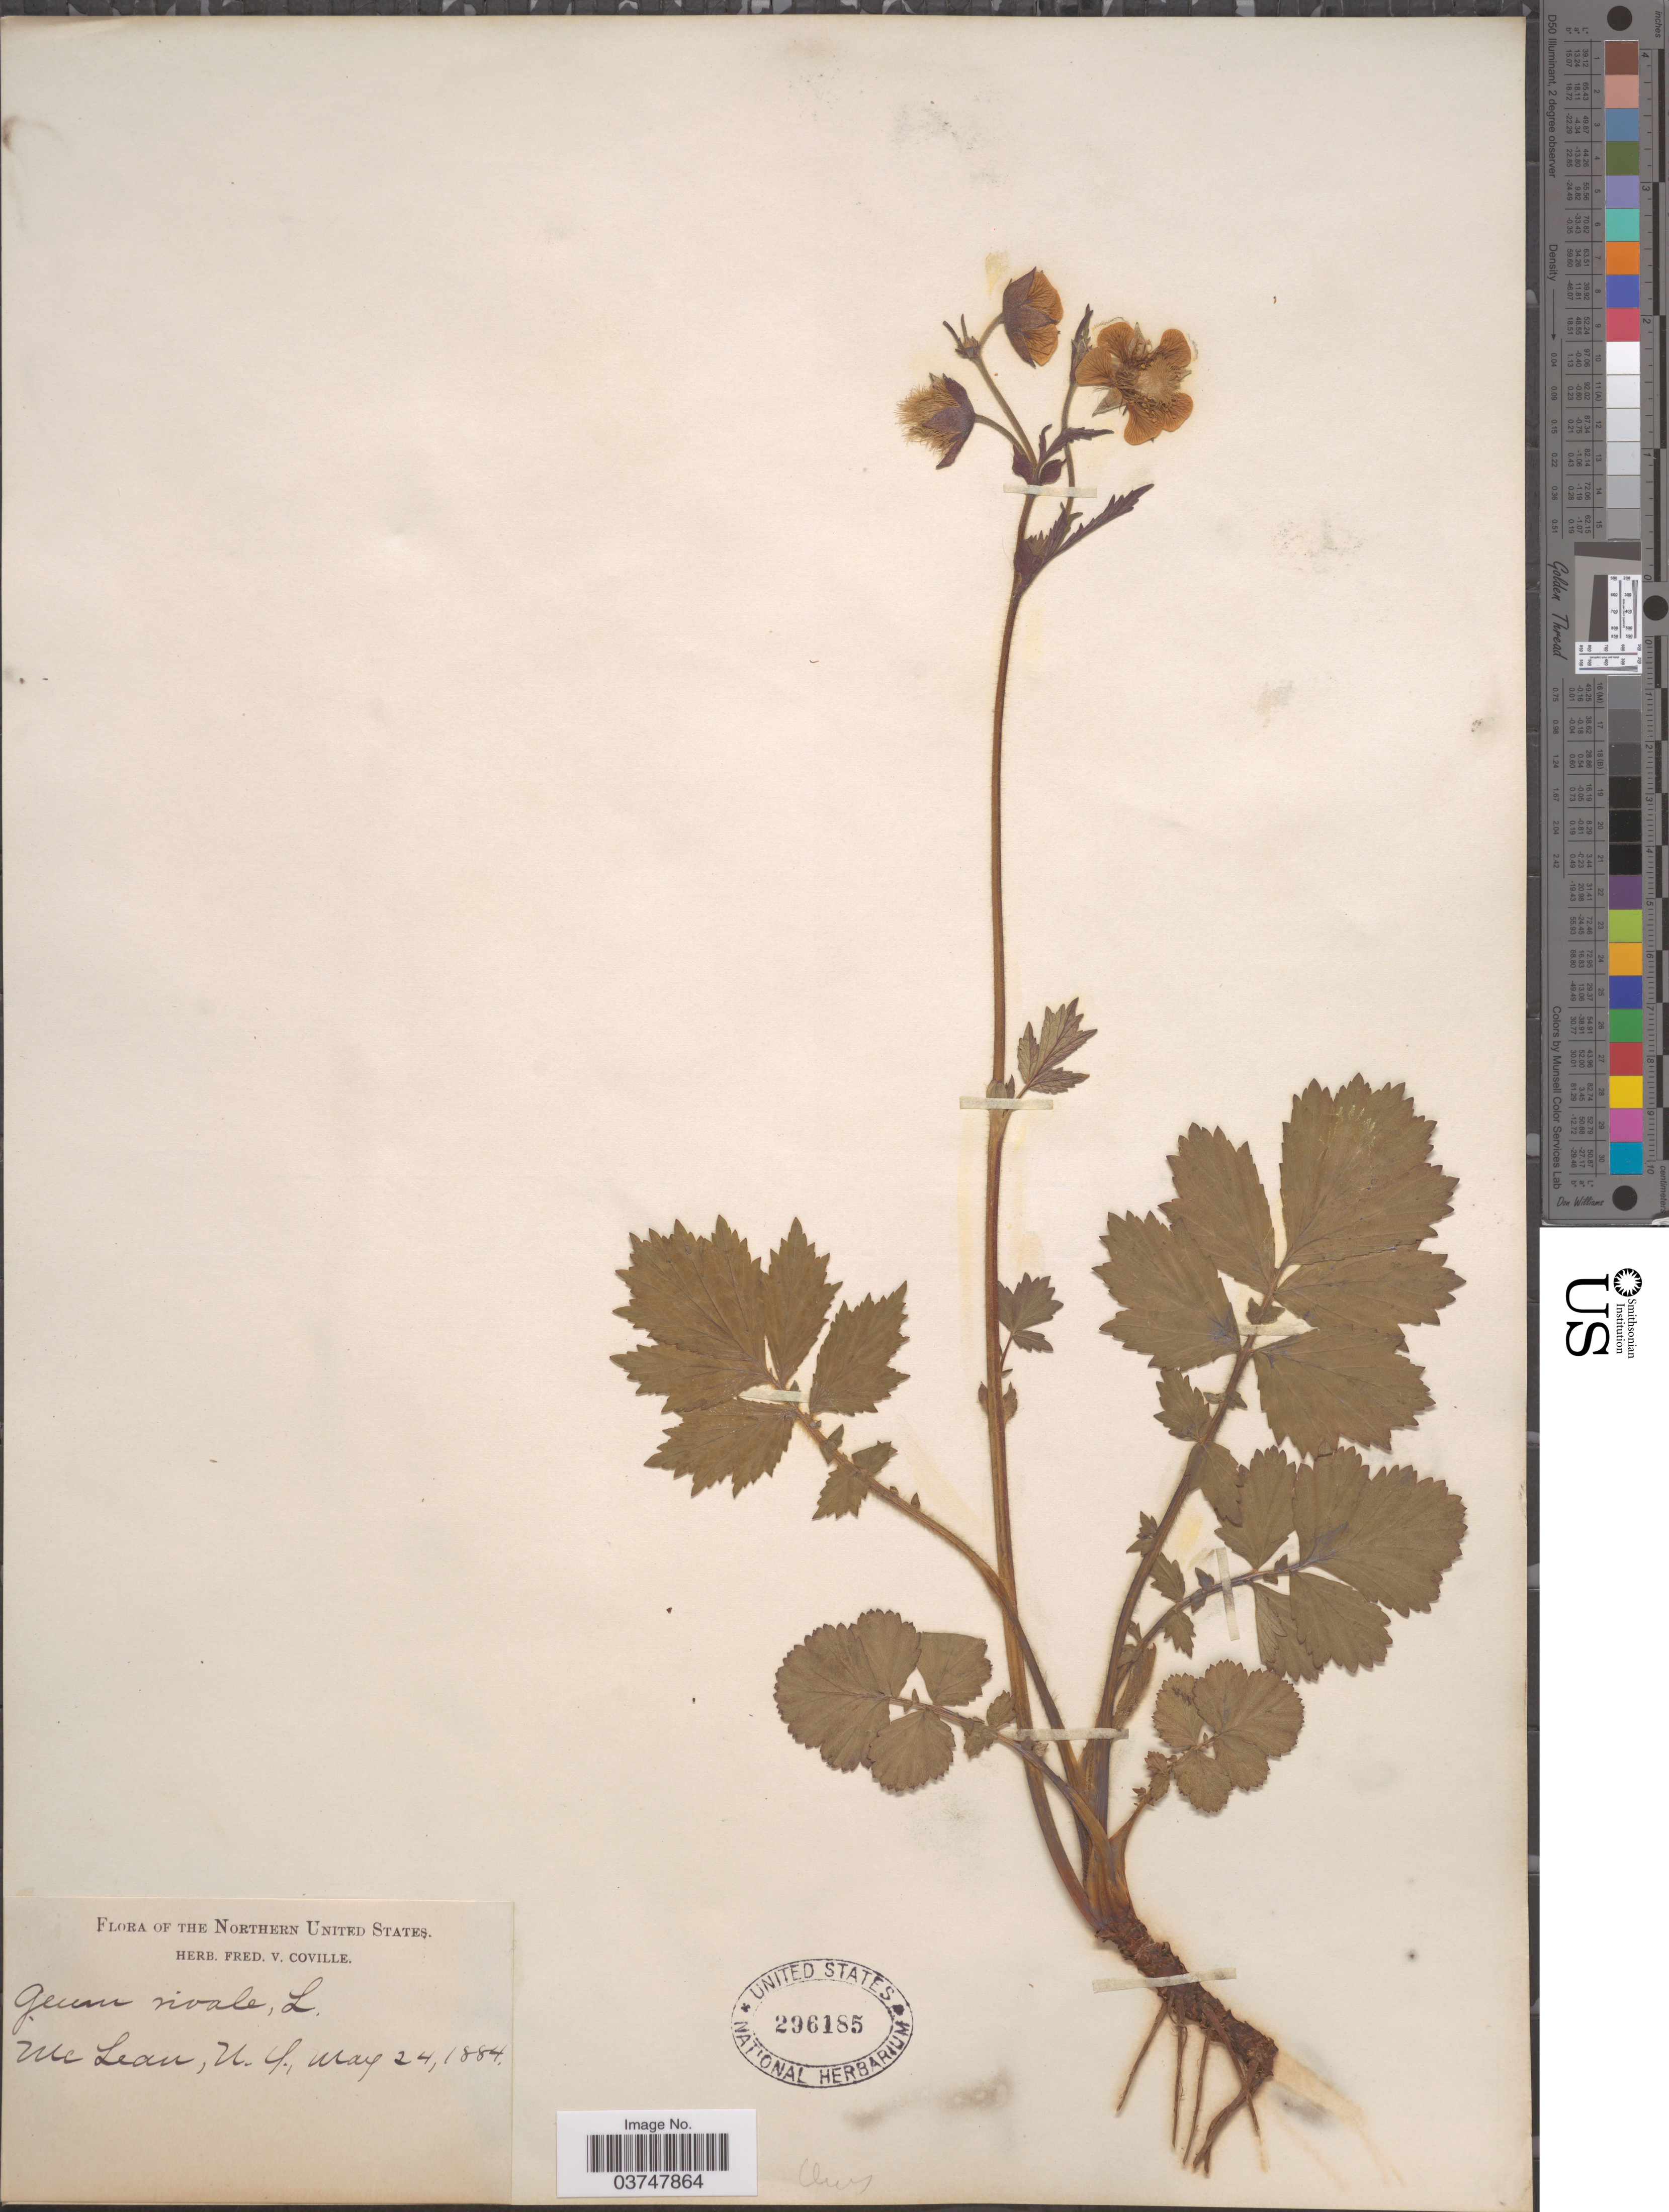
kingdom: Plantae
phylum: Tracheophyta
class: Magnoliopsida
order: Rosales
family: Rosaceae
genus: Geum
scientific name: Geum rivale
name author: L.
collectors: ex herb. Fred. V. Coville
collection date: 1884-05-24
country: United States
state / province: New York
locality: Northern United States. Mc Lean.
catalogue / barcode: US 296185